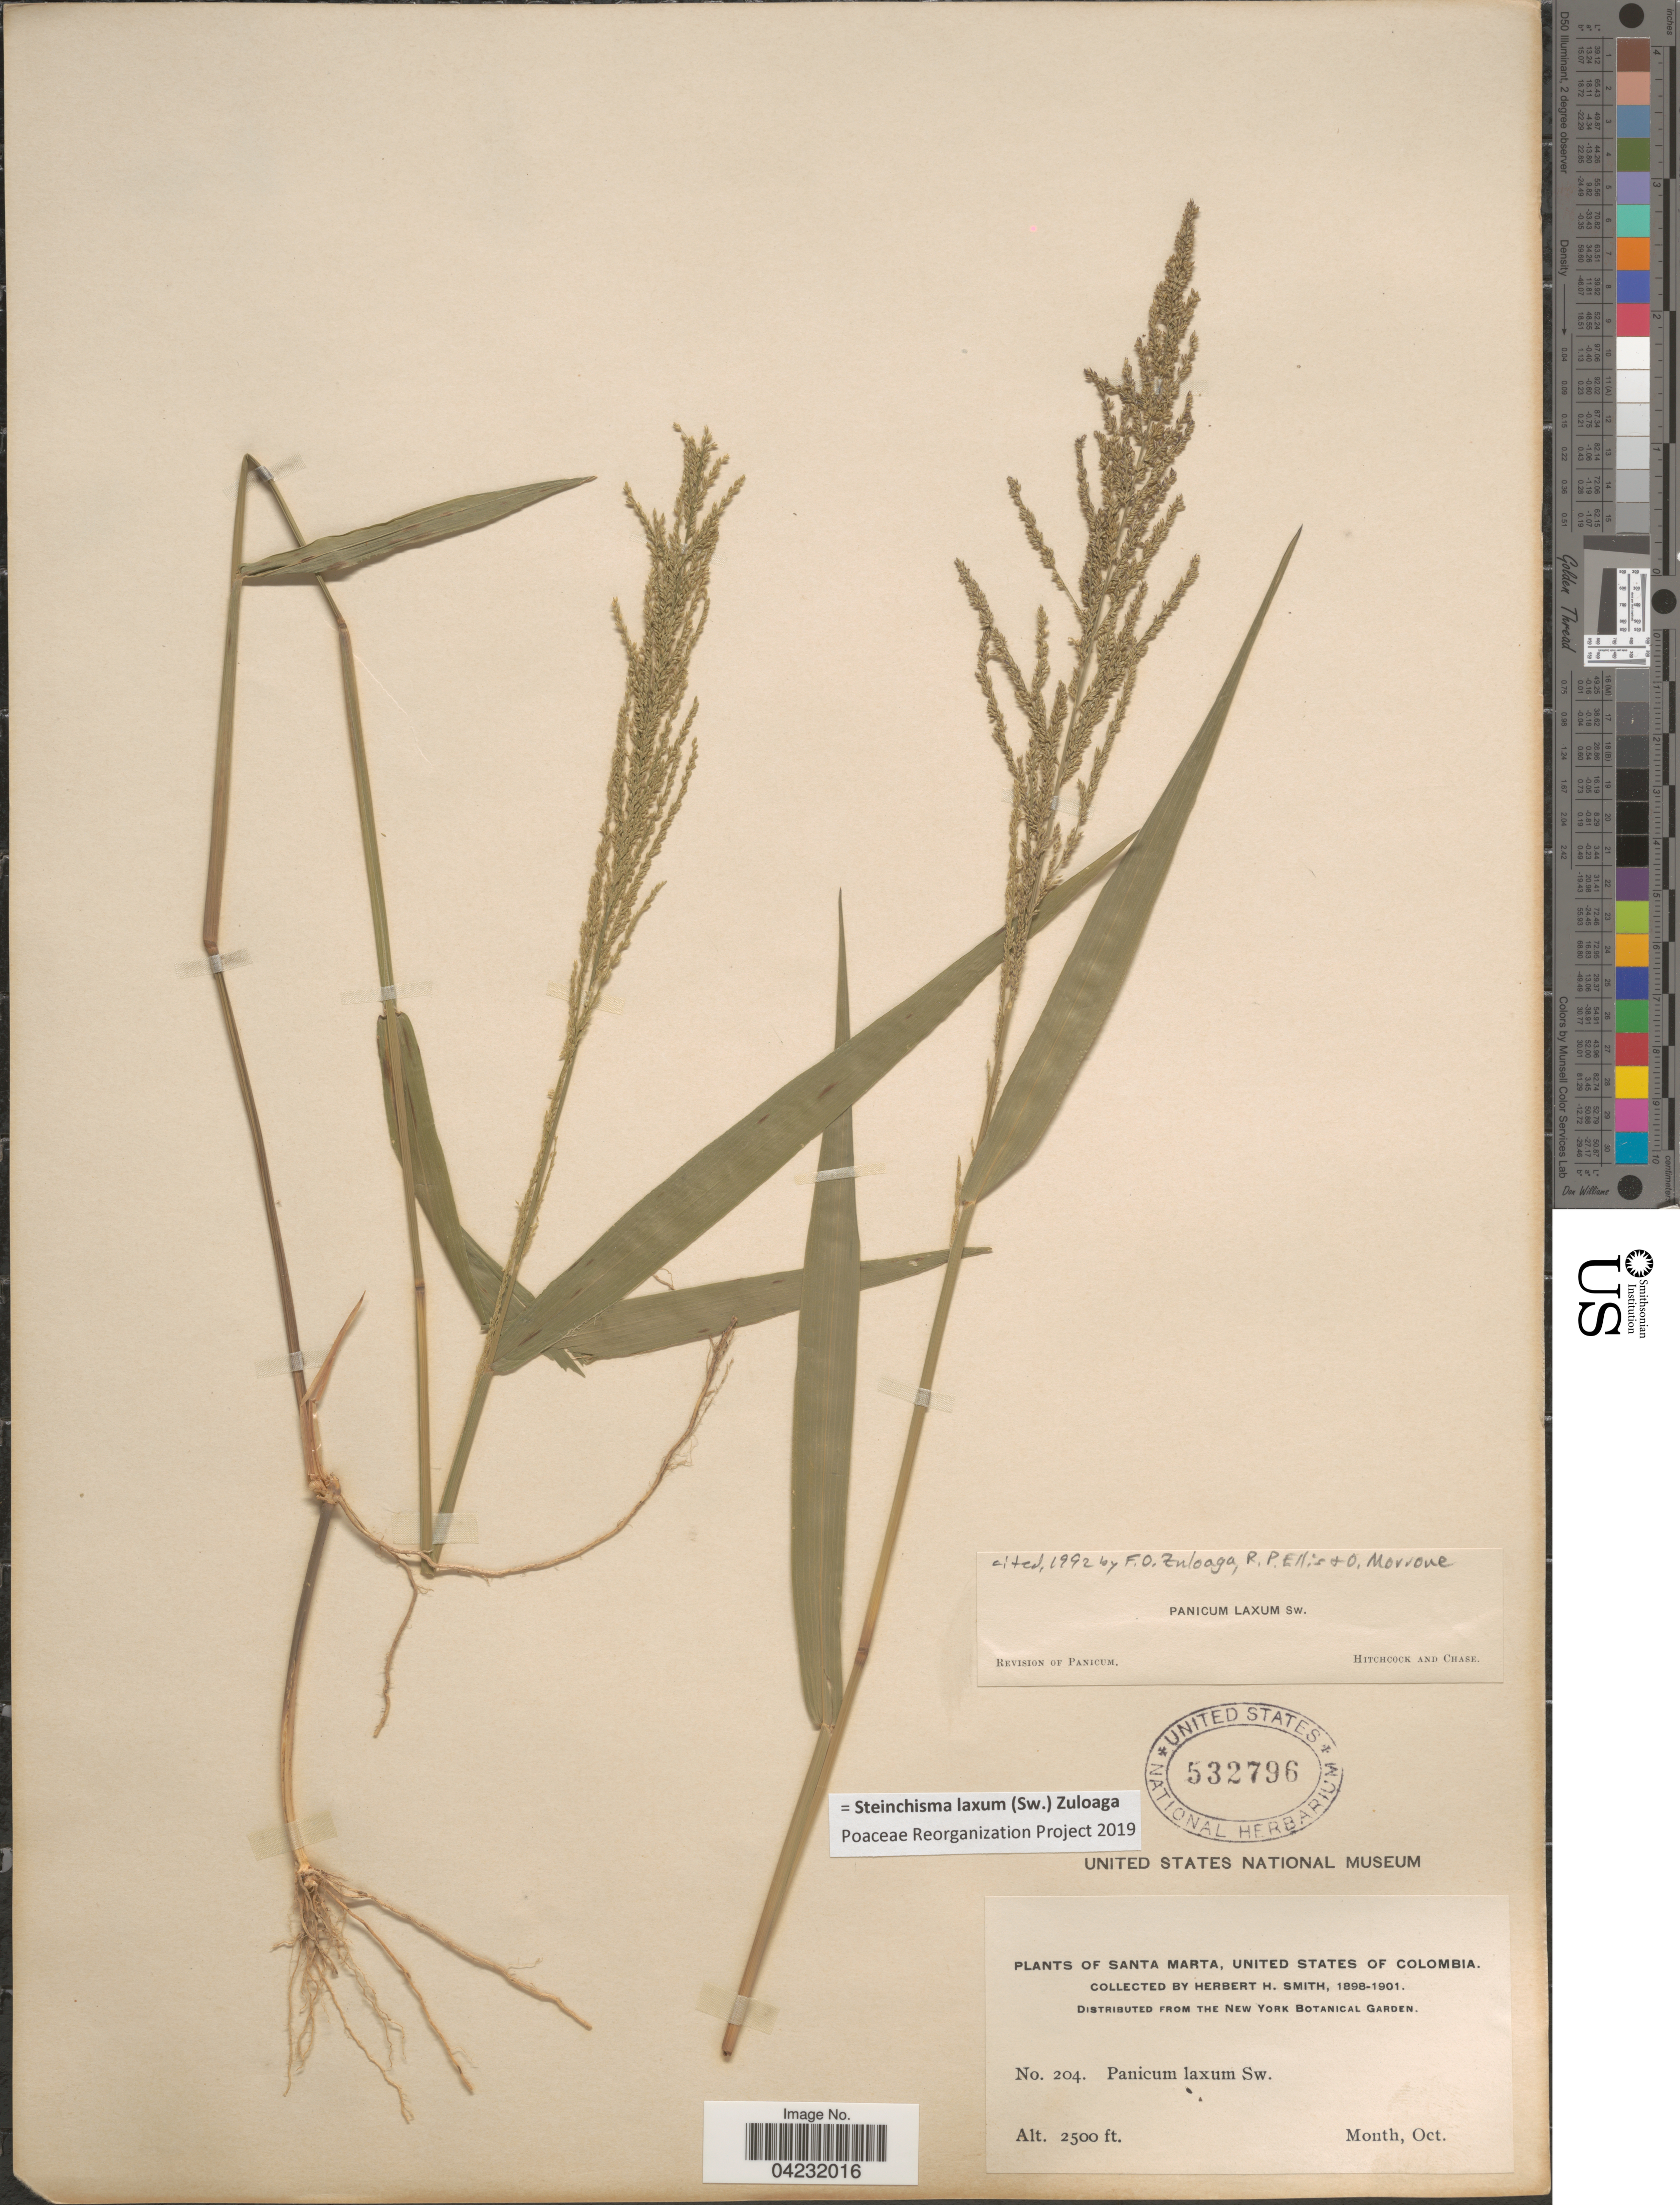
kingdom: Plantae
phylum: Tracheophyta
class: Liliopsida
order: Poales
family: Poaceae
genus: Steinchisma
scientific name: Steinchisma laxum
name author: (Sw.) Zuloaga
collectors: Herbert H. Smith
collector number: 204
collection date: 1898-10/1901-10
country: Colombia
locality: Santa Marta, United States Of Colombia.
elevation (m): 762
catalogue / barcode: US 532796